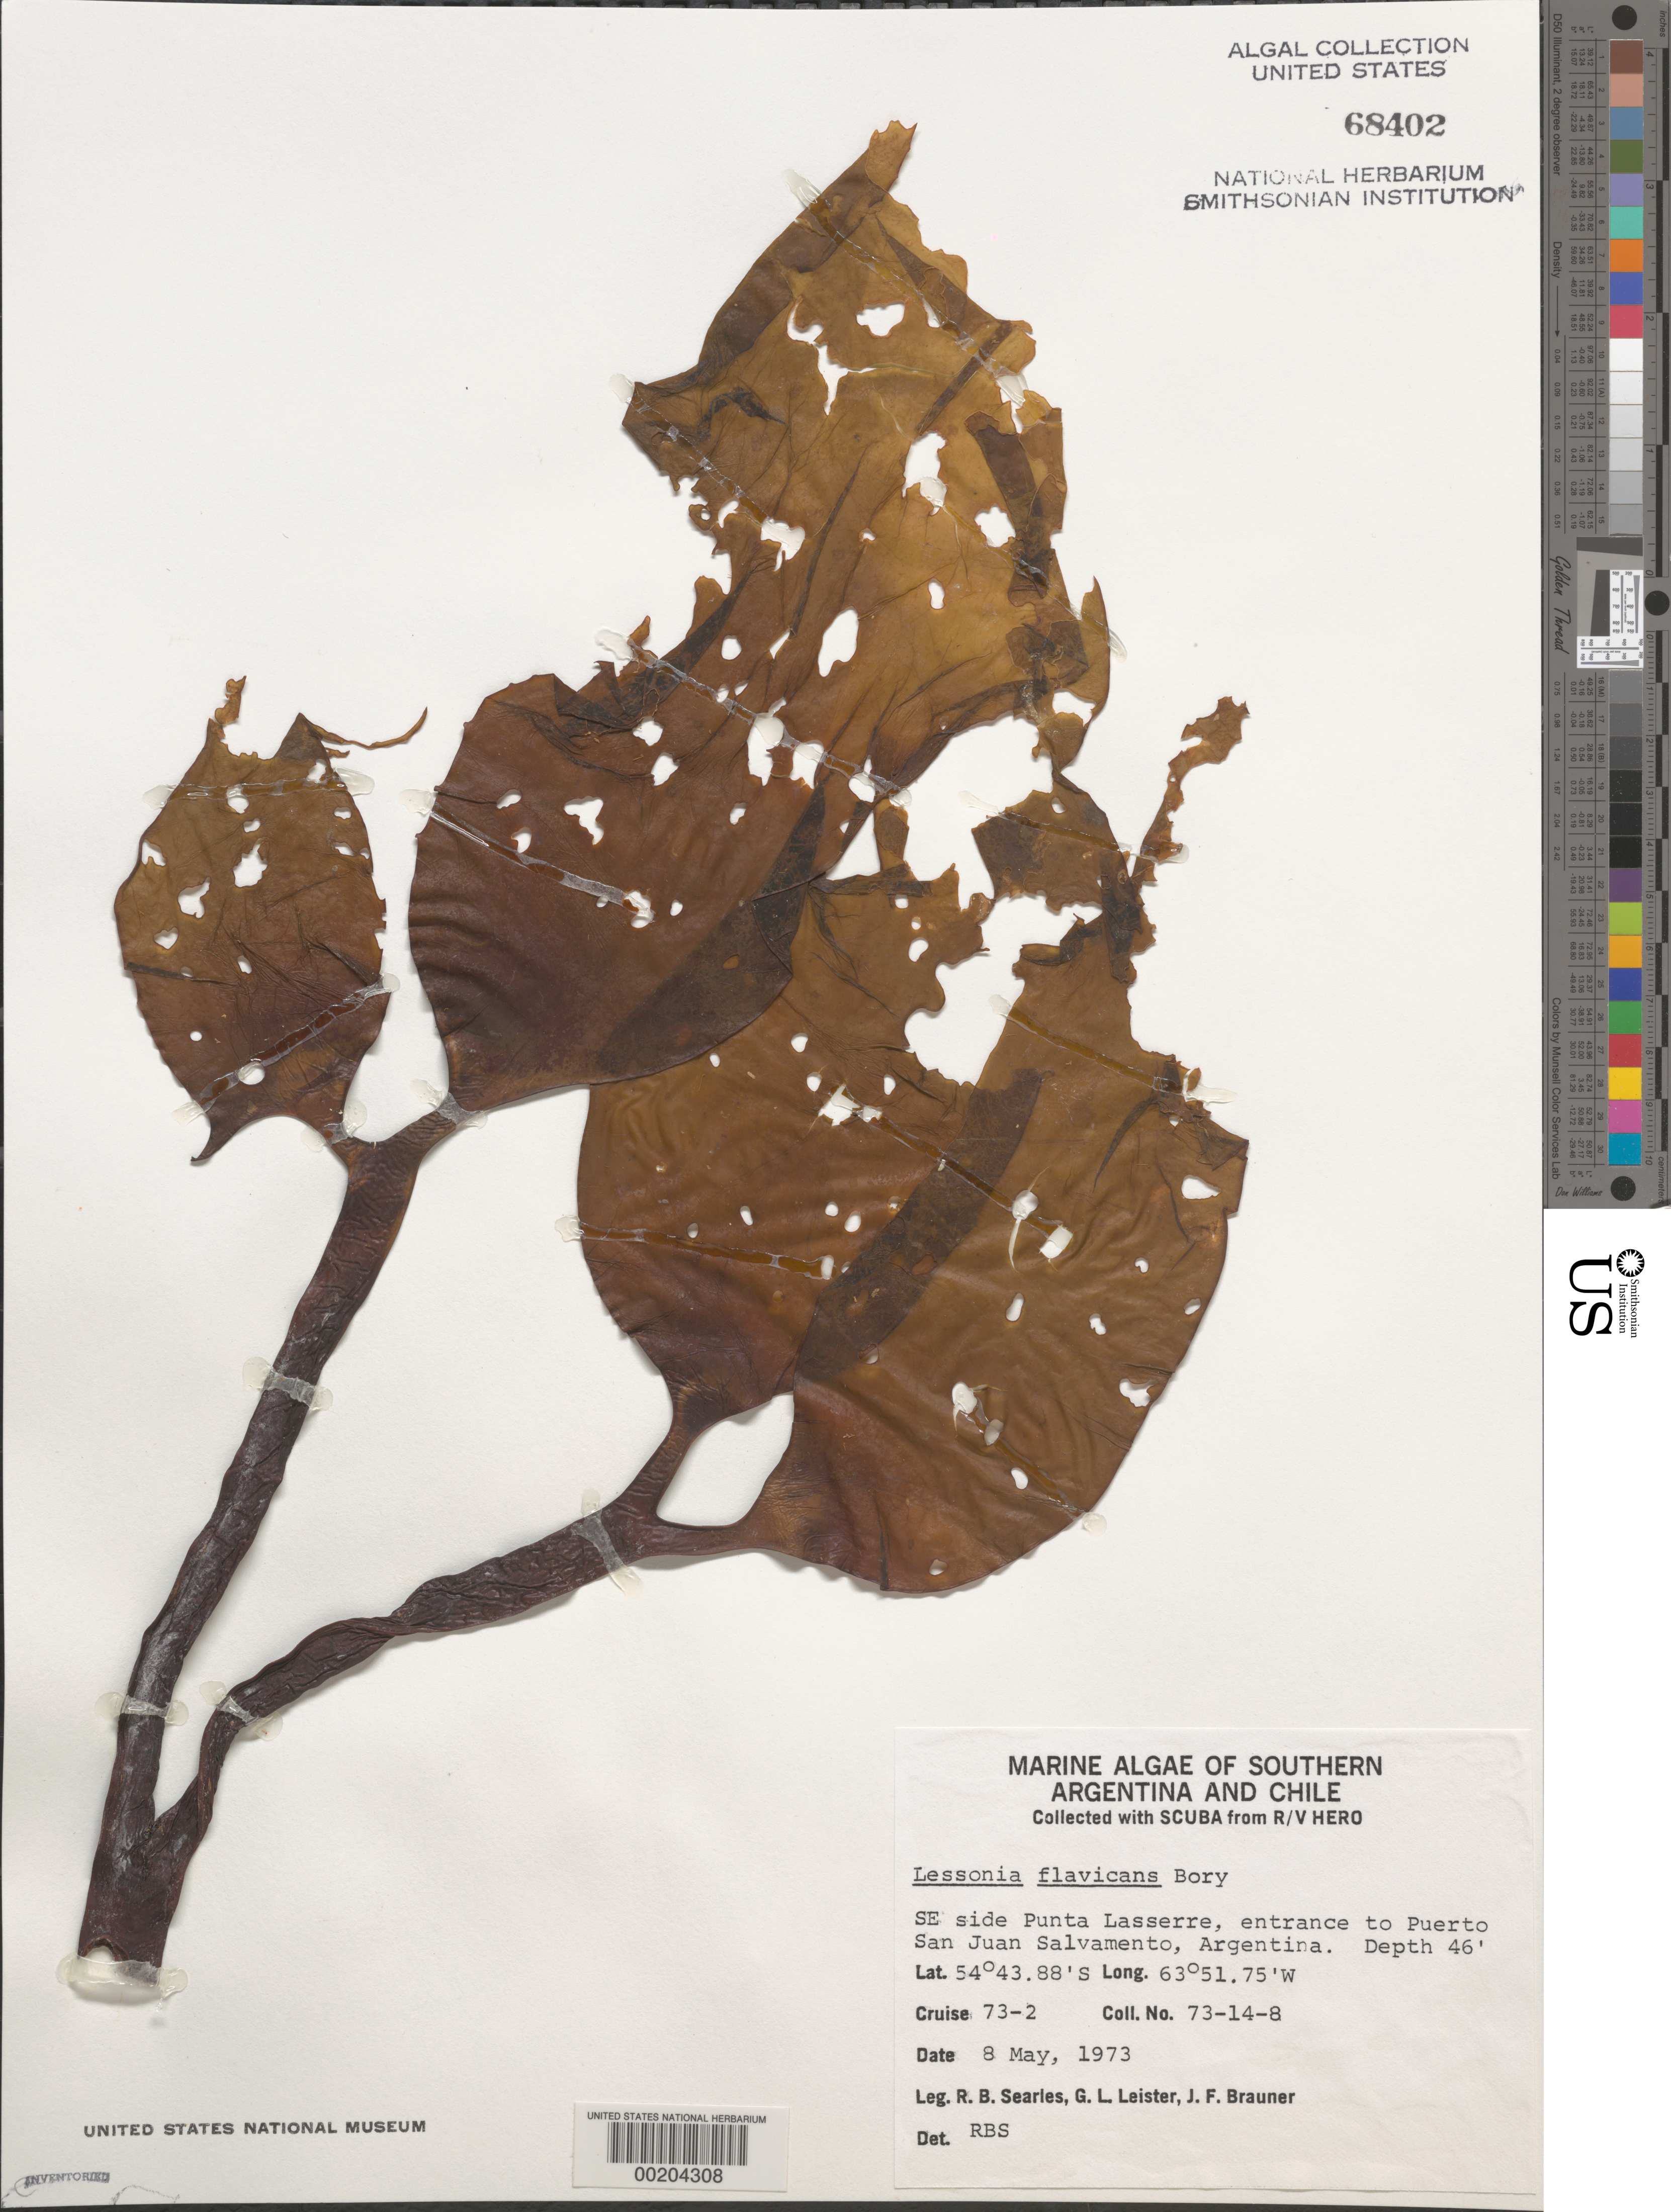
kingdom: Chromista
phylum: Ochrophyta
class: Phaeophyceae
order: Laminariales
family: Lessoniaceae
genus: Lessonia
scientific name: Lessonia flavicans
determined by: Searles, R. B.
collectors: R. Searles, G. Leister & J. F. Brauner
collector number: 73-14-8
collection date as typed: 08 May 1973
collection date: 1973-05-08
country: Argentina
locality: Punta Lasserre, Puerto San Juan Salvamento entrance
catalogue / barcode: US 68402